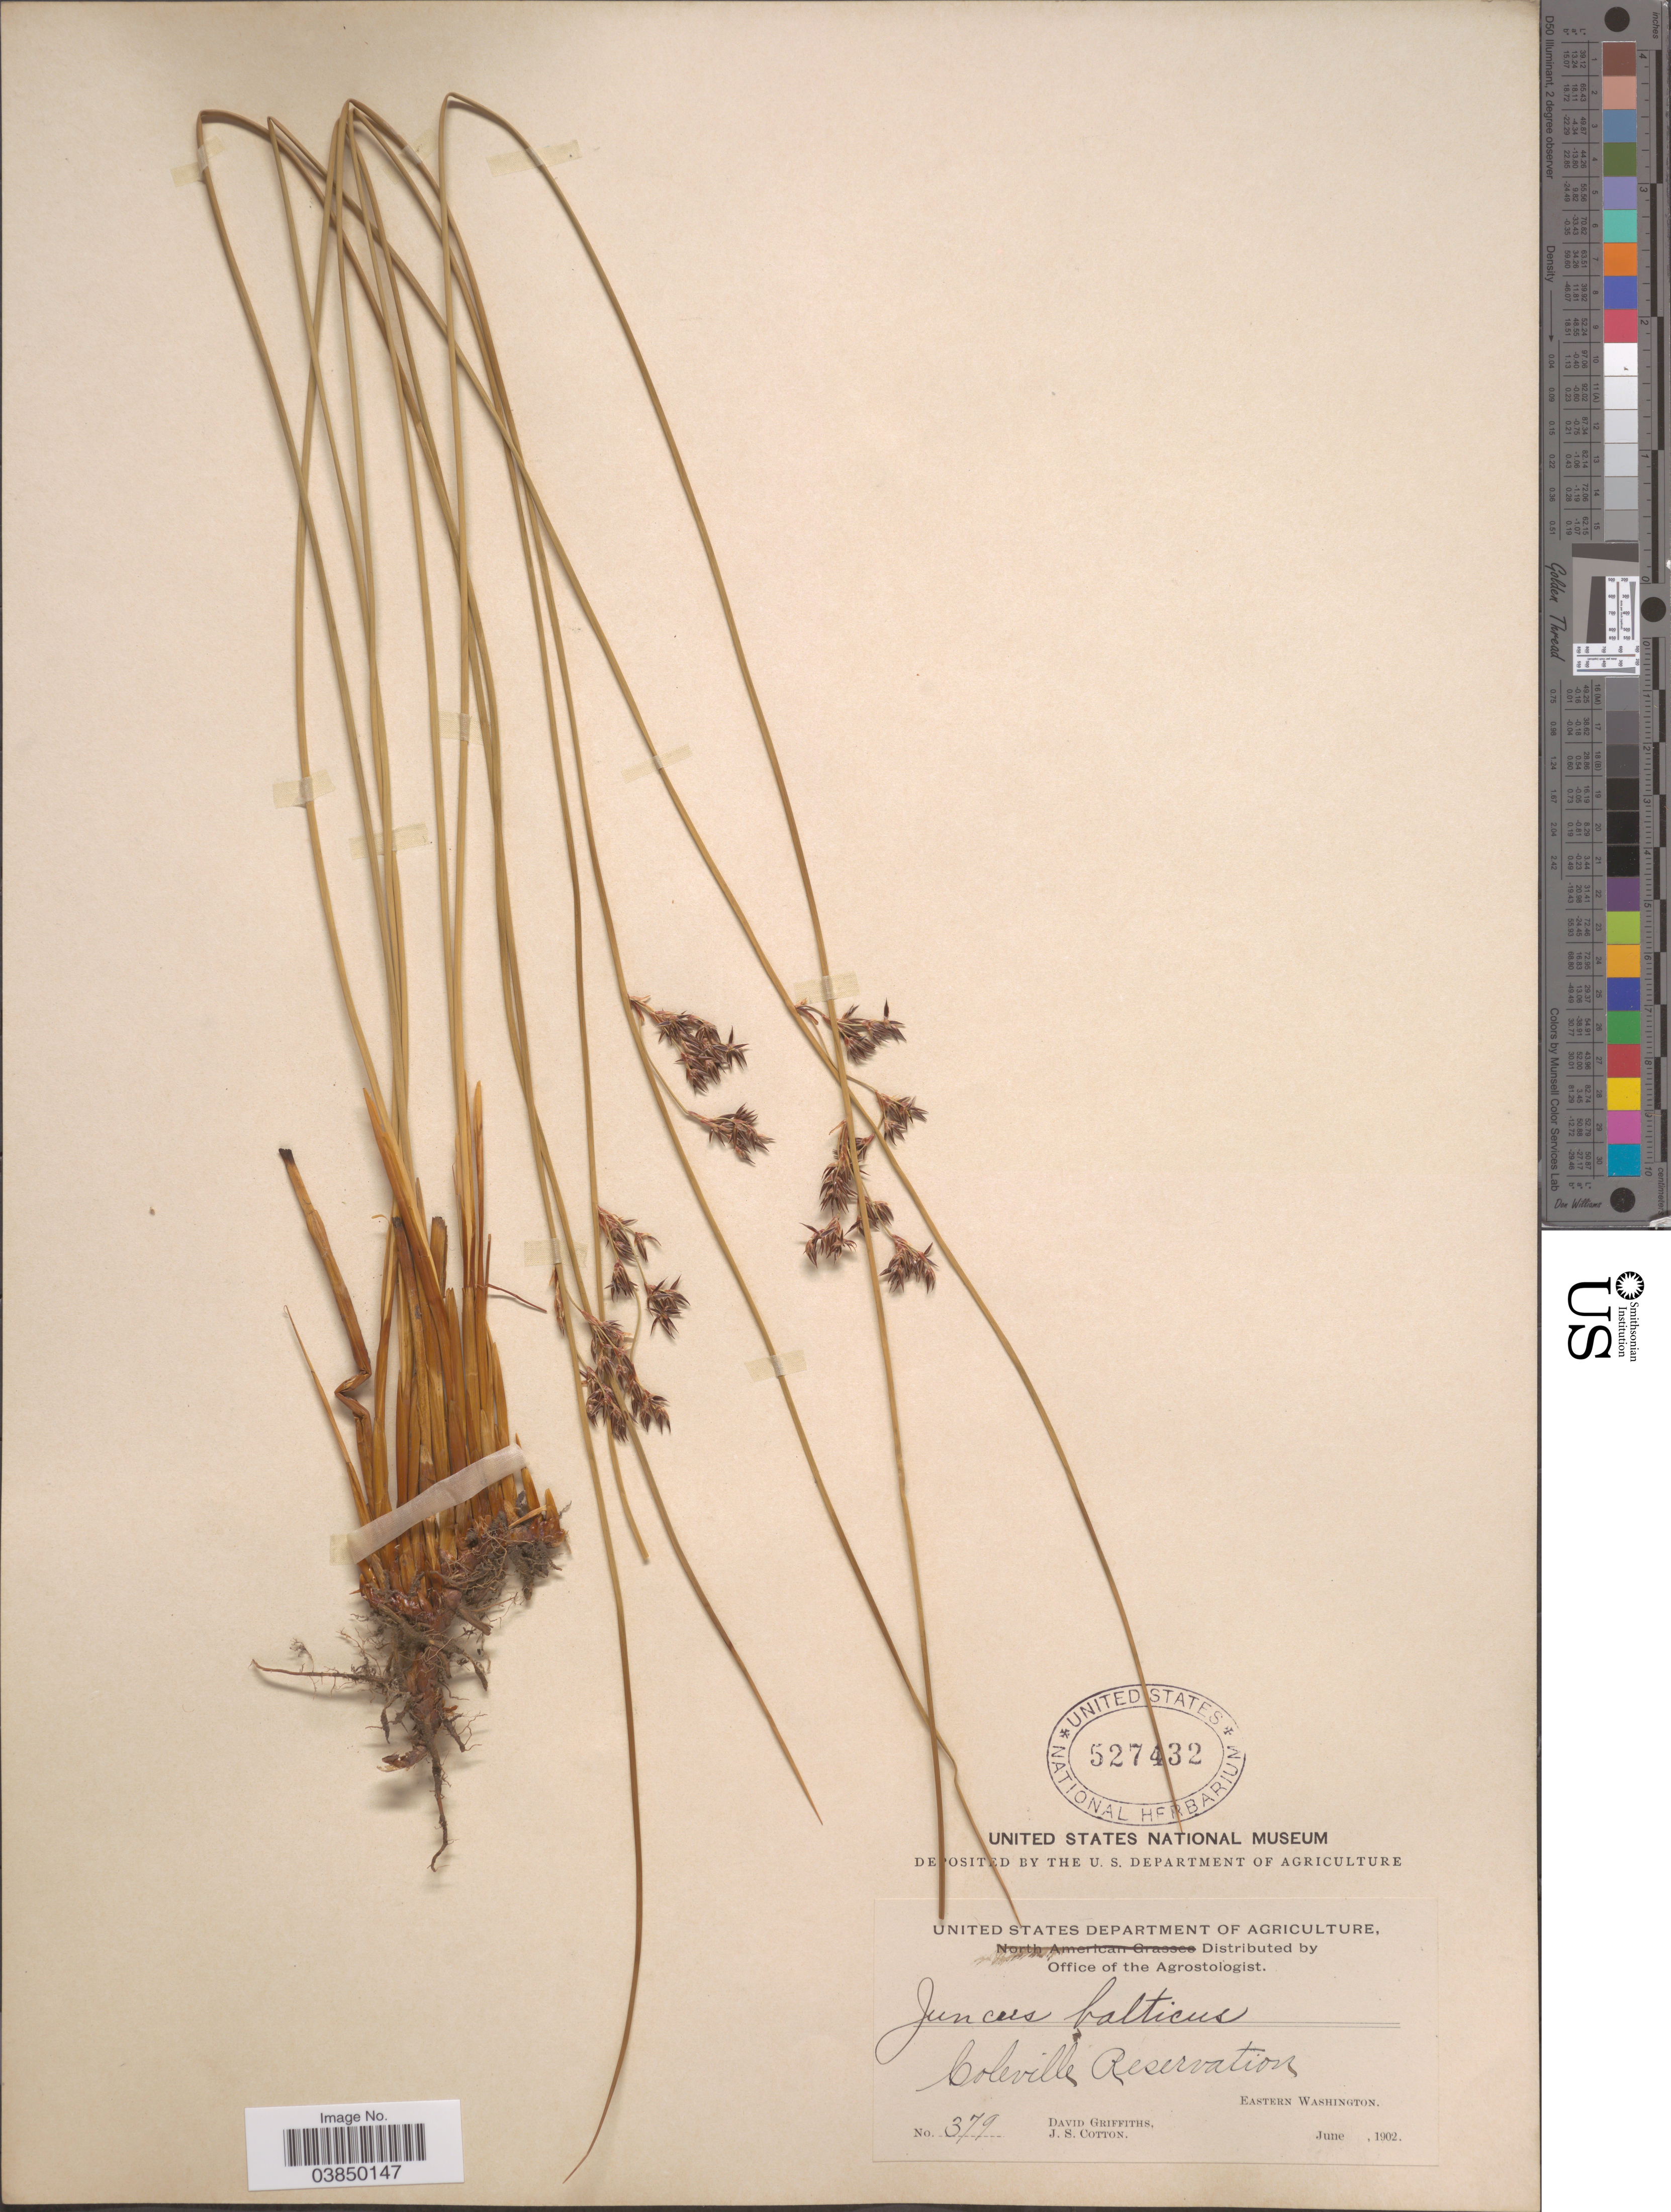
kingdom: Plantae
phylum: Tracheophyta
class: Liliopsida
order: Poales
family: Juncaceae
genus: Juncus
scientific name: Juncus balticus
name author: Willd.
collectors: D. Griffiths & J. S. Cotton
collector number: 379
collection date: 1902-06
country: United States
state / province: Washington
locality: Coleville Reservation. Eastern Washington.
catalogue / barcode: US 527432